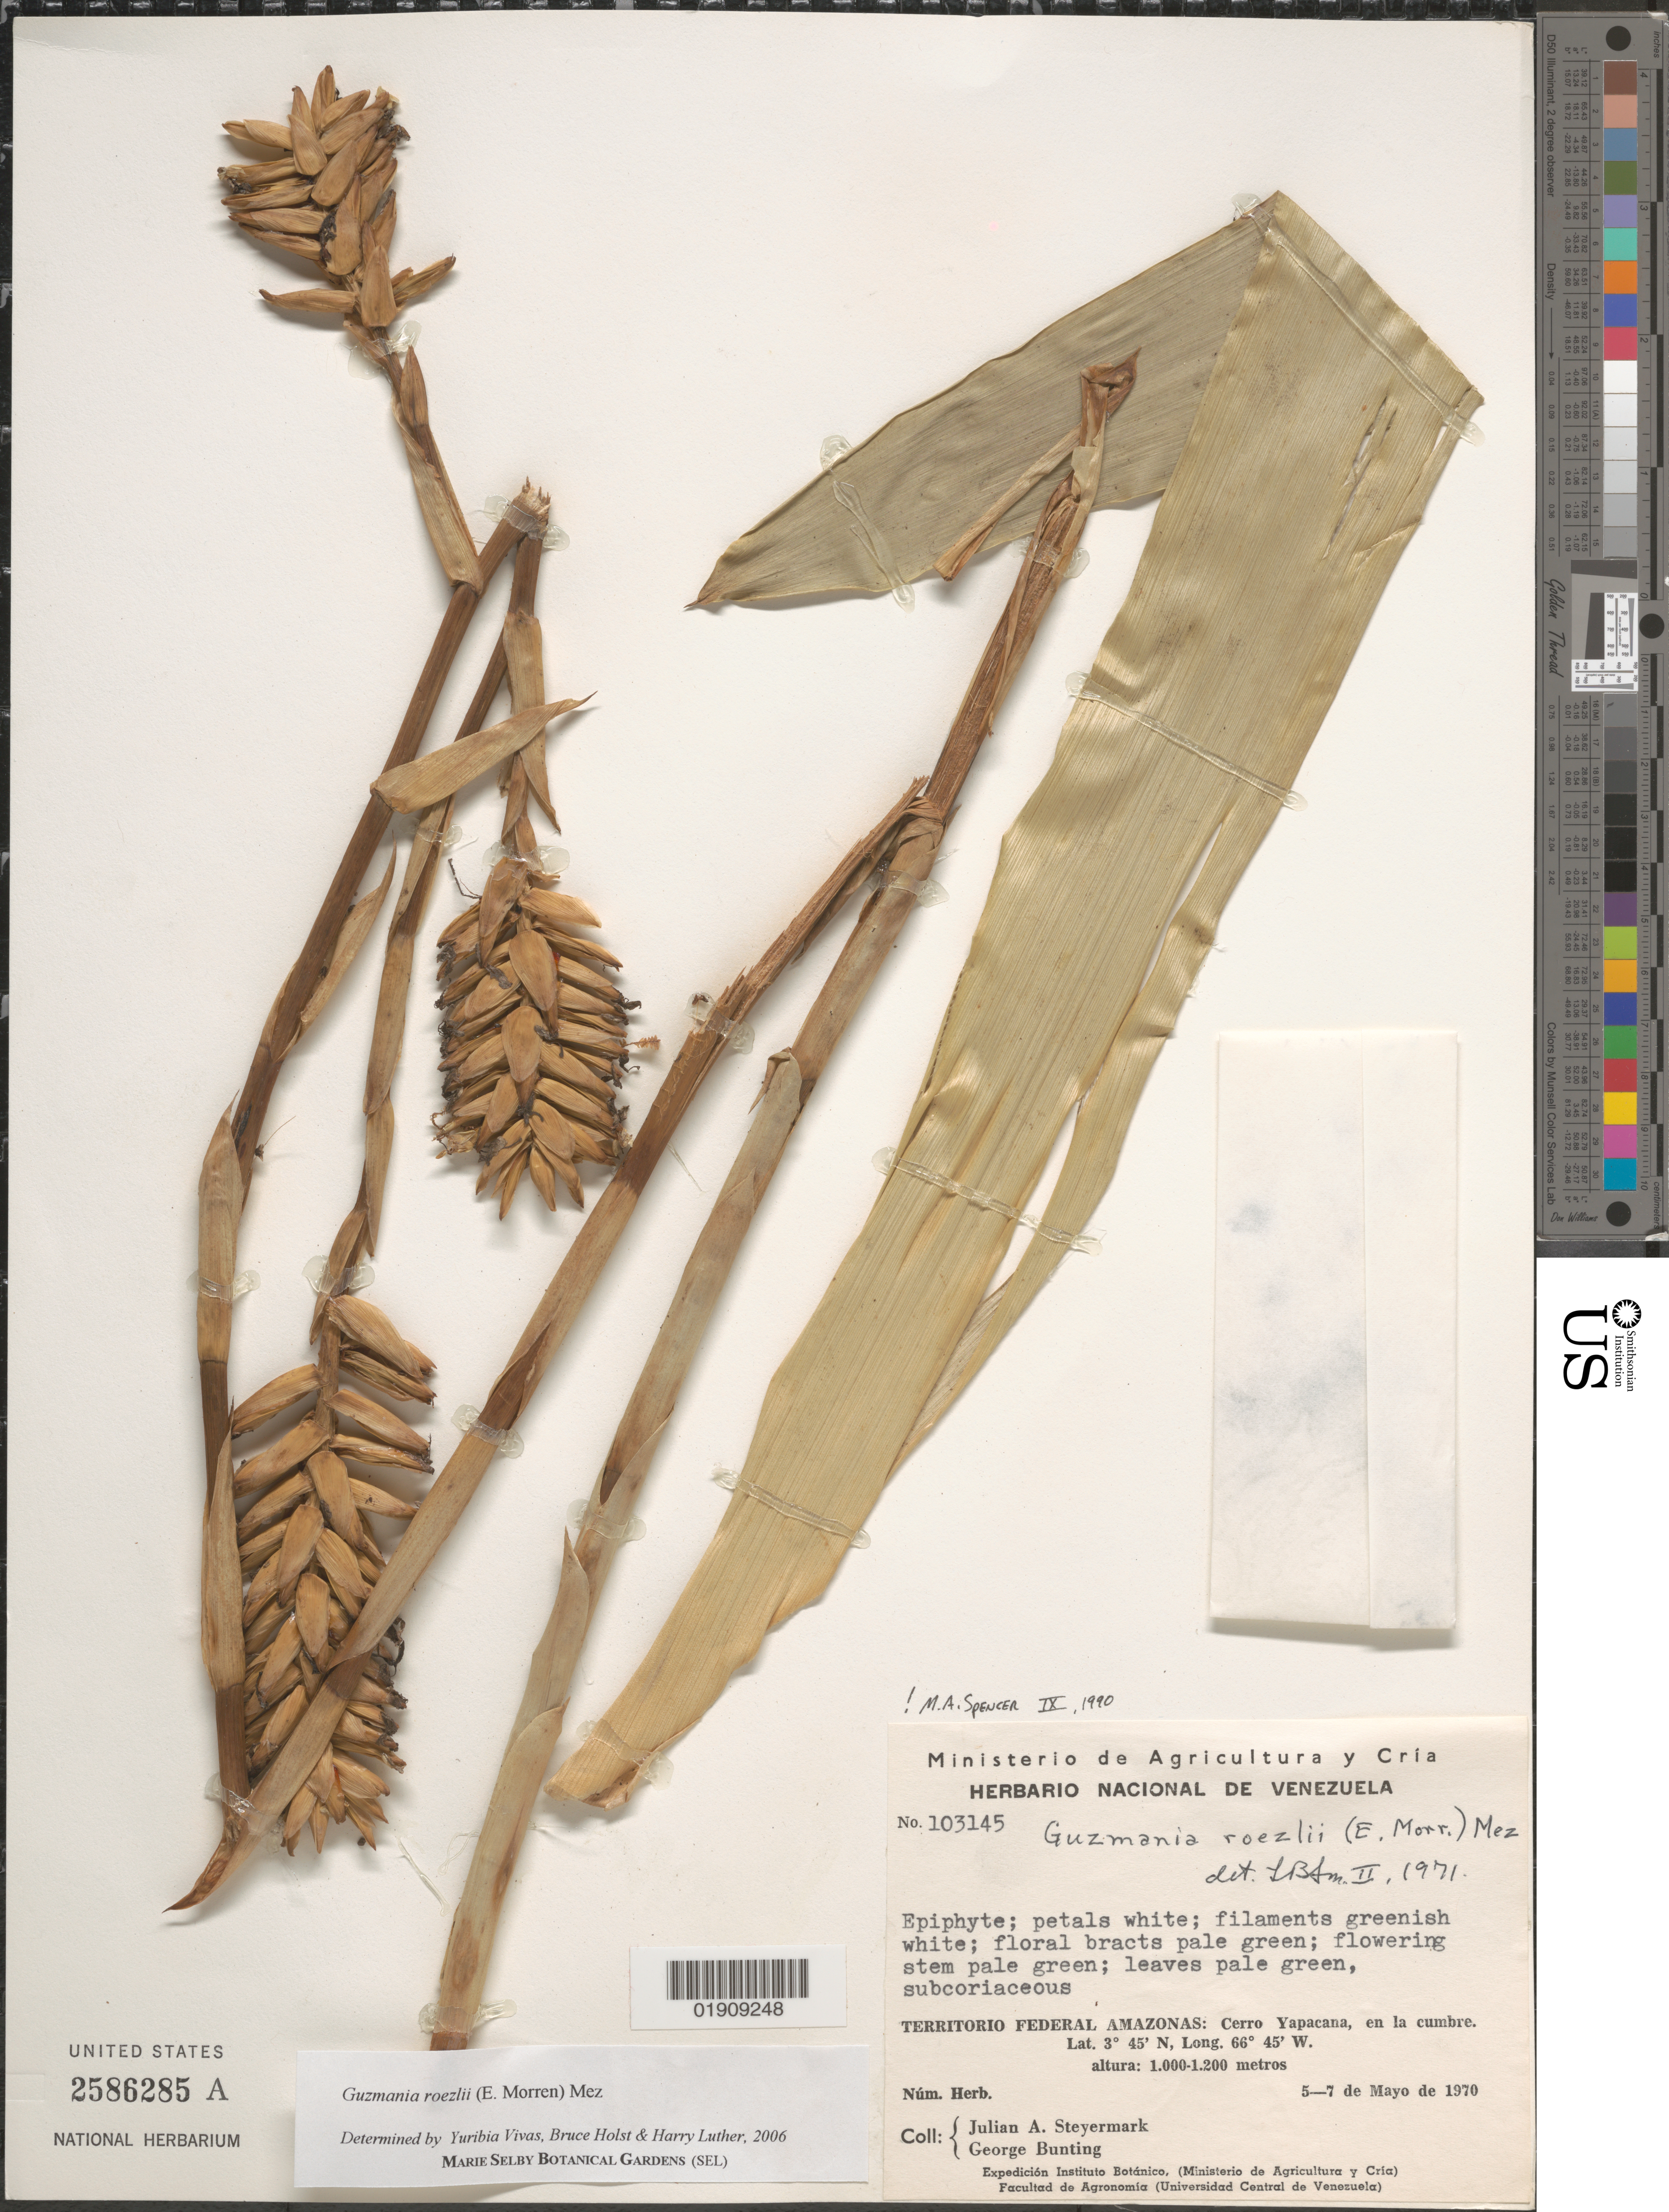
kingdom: Plantae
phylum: Tracheophyta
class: Liliopsida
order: Poales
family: Bromeliaceae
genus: Guzmania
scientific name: Guzmania roezlii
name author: (É. Morren) Mez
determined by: Vivas, Yuribia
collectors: J. Steyermark & G. S. Bunting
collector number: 103145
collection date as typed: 5-May-70 to 7-May-70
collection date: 1970-05-05/1970-05-07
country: Venezuela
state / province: Amazonas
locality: Cerro Yapacána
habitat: In la cumbre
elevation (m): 1000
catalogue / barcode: US 2586285A